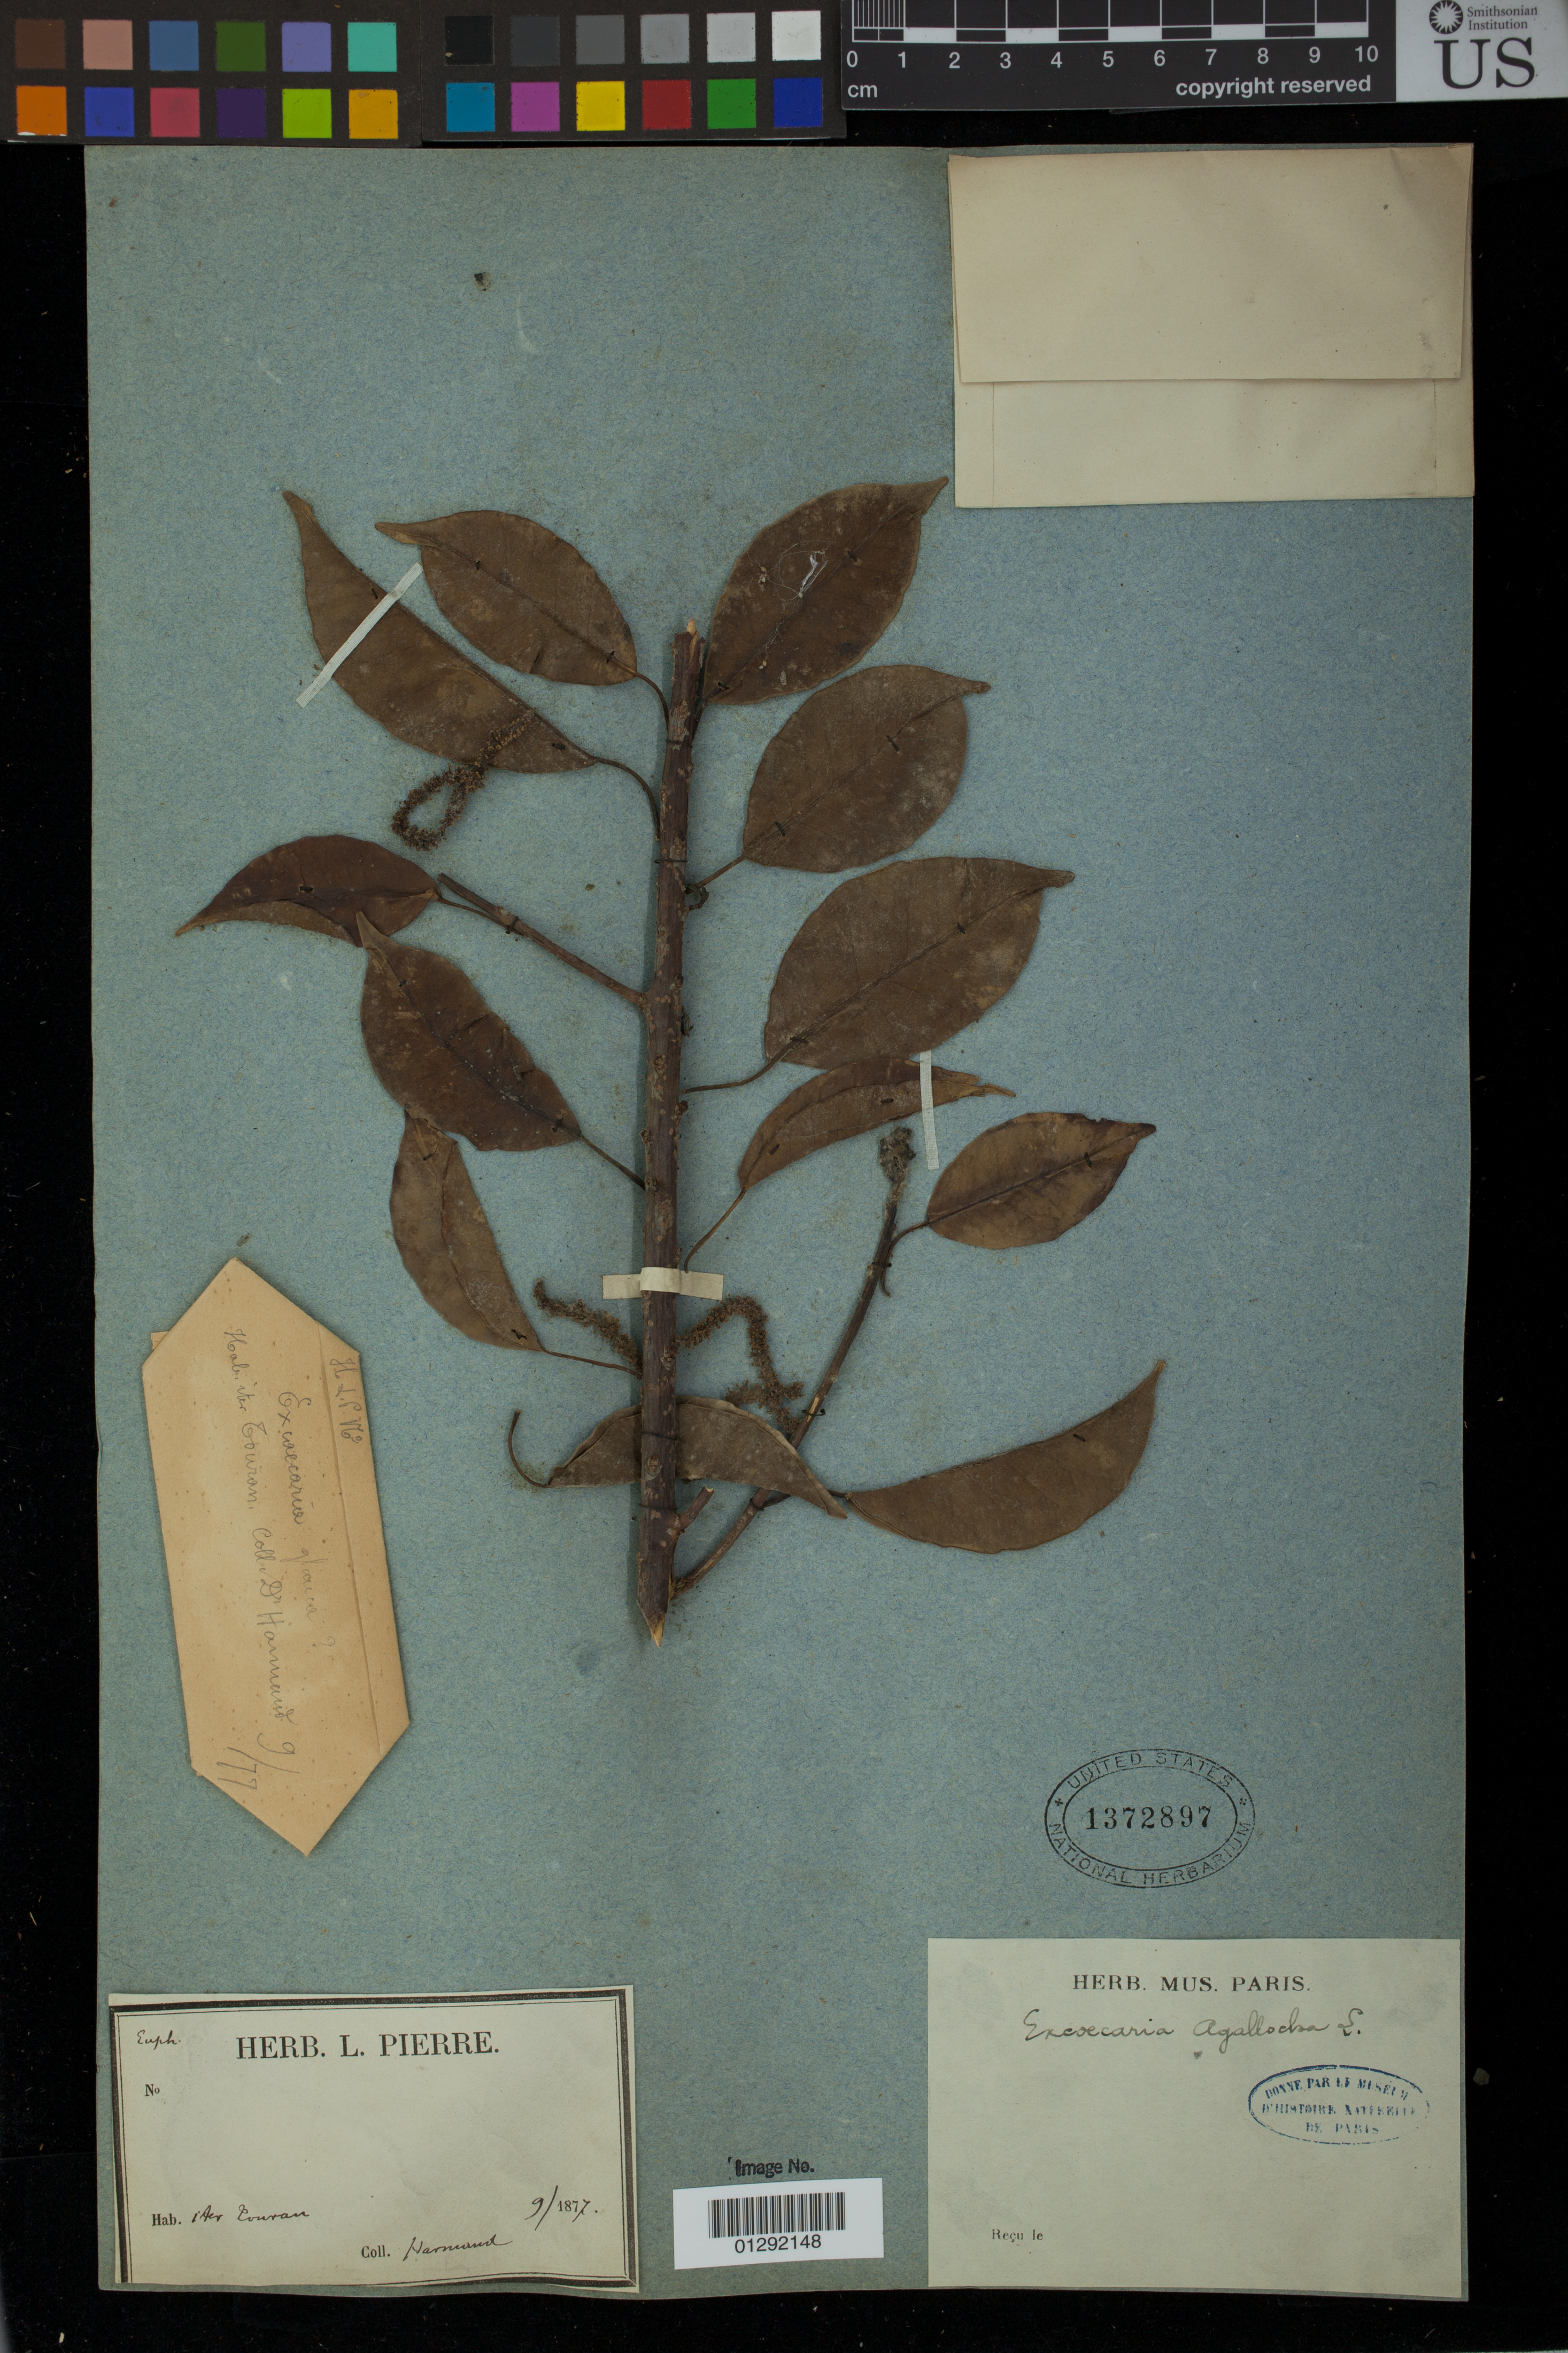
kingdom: Plantae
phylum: Tracheophyta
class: Magnoliopsida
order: Malpighiales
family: Euphorbiaceae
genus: Excoecaria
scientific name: Excoecaria agallocha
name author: L.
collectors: Harmand, --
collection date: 1877-09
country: Taiwan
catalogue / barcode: US 1372897